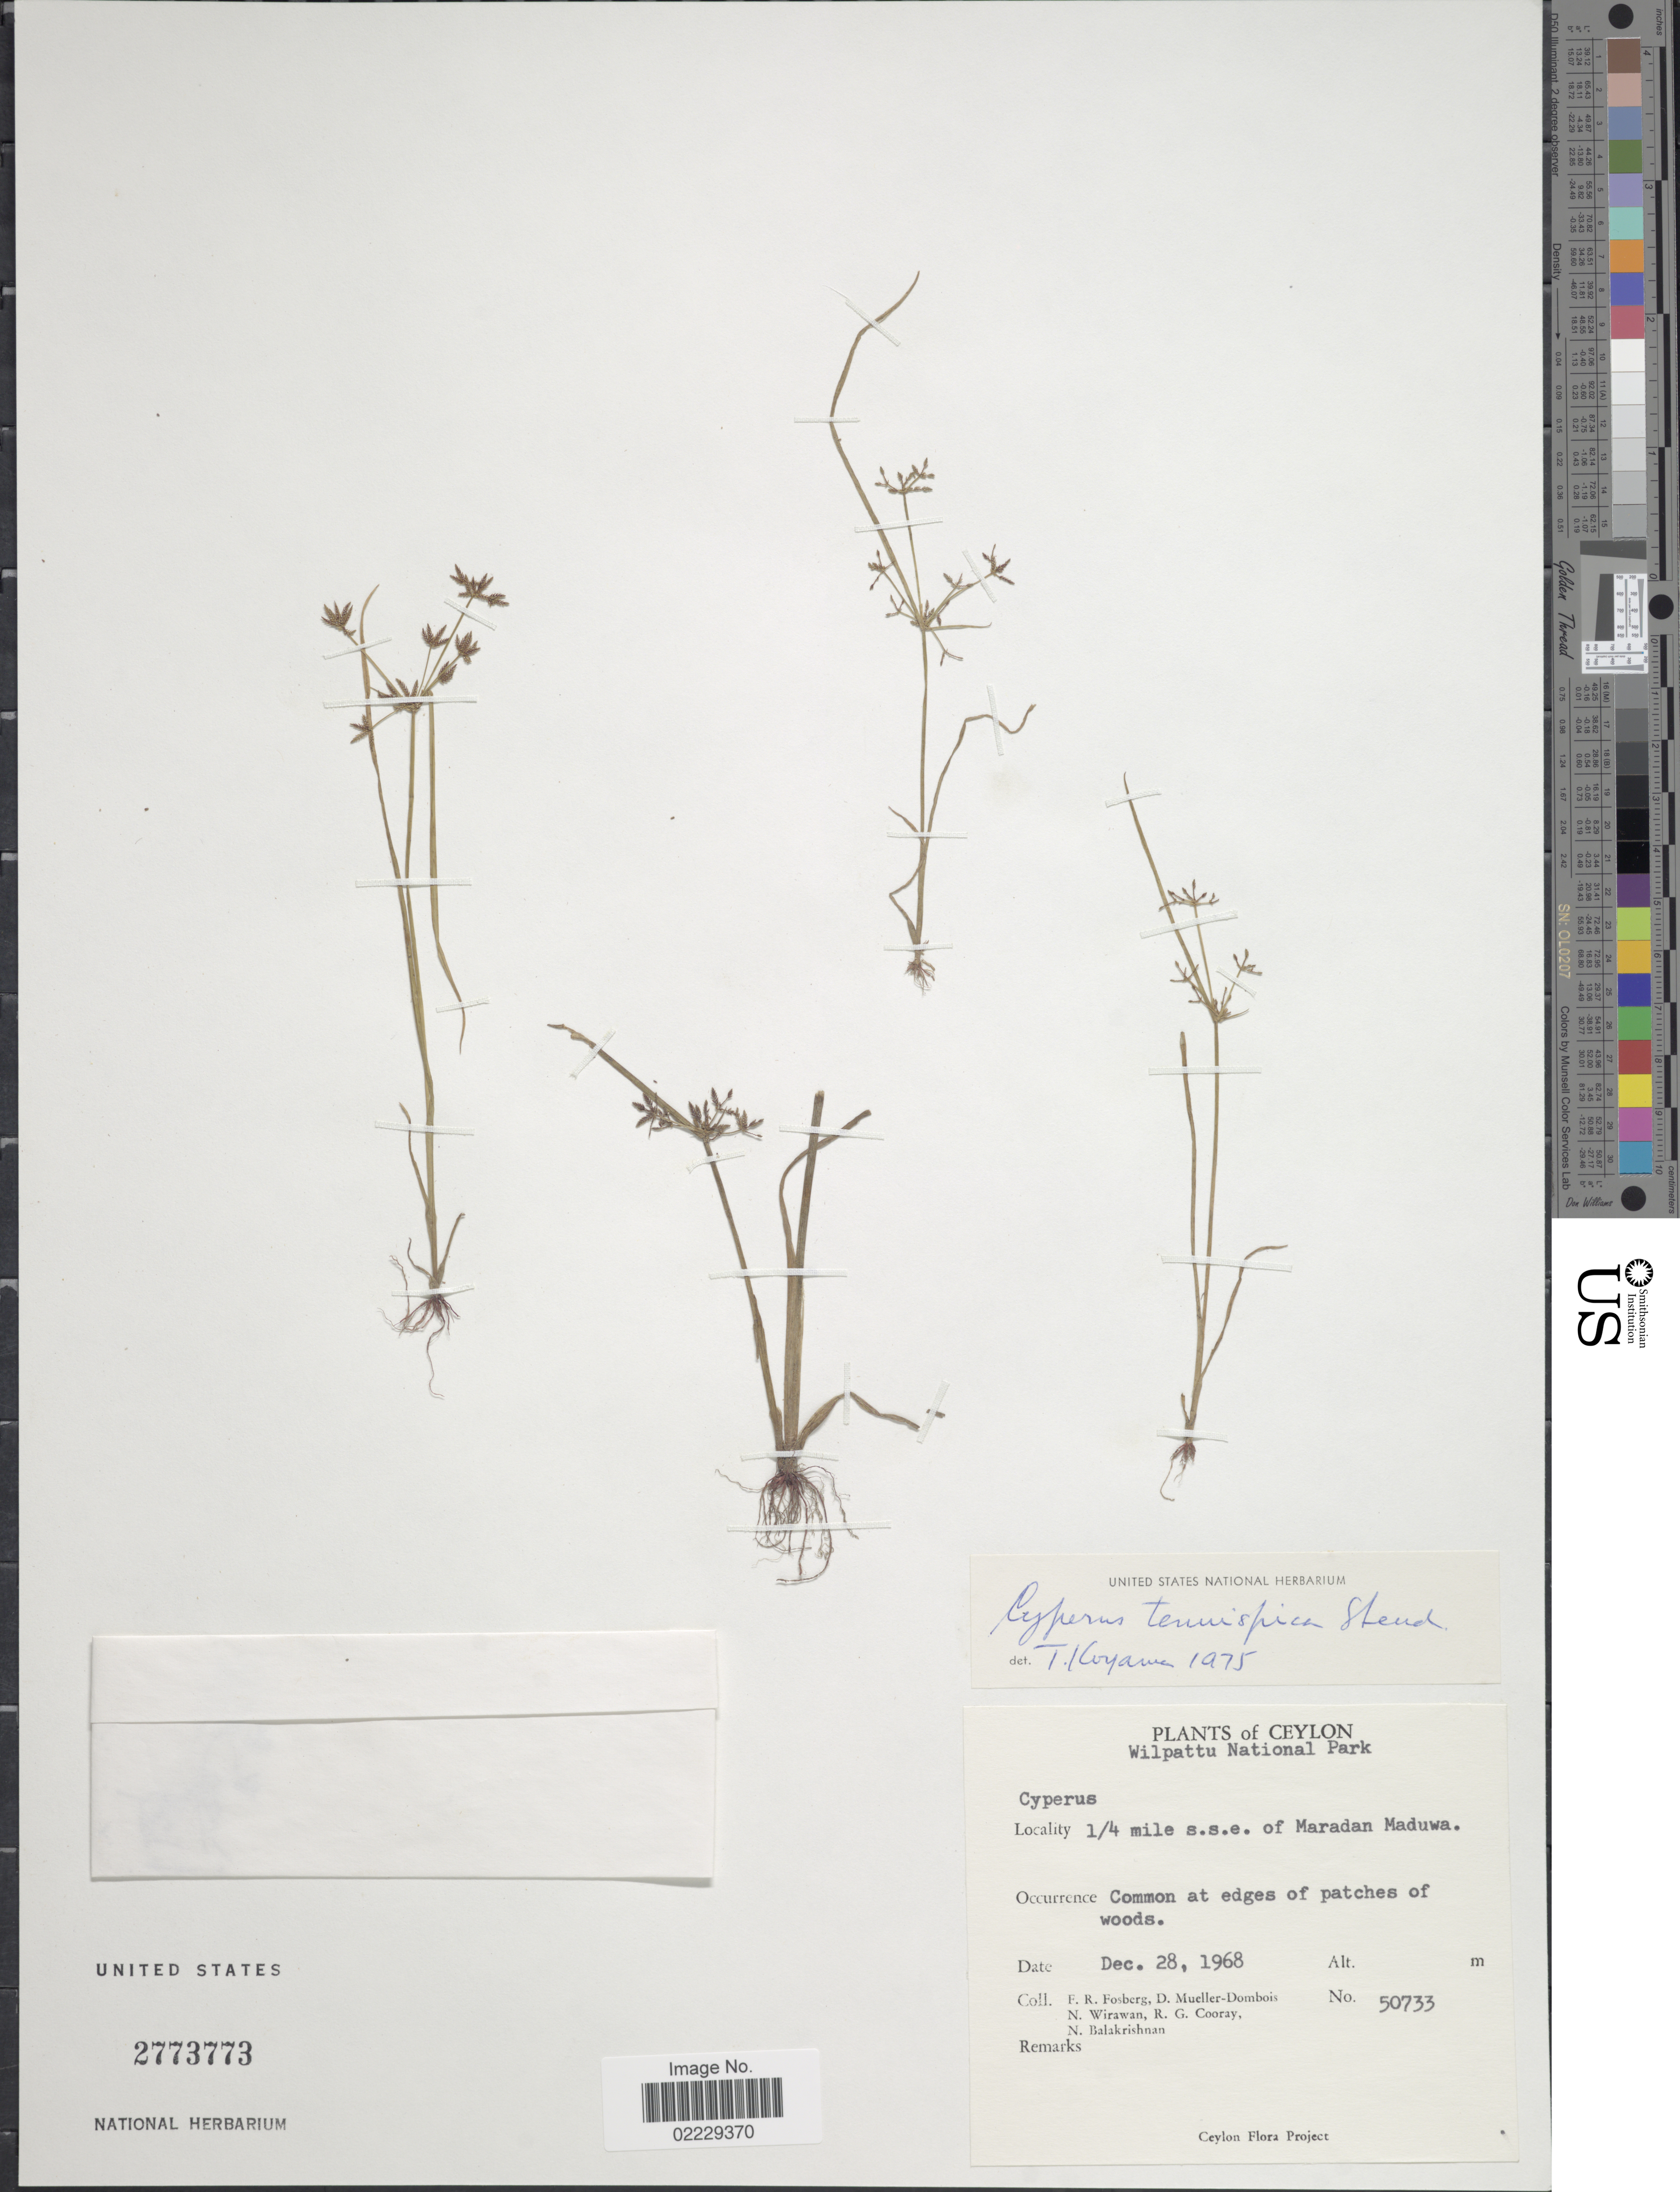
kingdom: Plantae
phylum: Tracheophyta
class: Liliopsida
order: Poales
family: Cyperaceae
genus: Cyperus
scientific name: Cyperus tenuispica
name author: Steud.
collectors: F. R. Fosberg, D. Mueller-Dombois, N. Wirawan, R. Cooray & N. Balakrishnan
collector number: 50733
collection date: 1968-12-28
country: Sri Lanka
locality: Ceylon, Wilpattu National Park, 1/4 mile s.s.e of Maradan Maduwa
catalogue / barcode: US 2773773